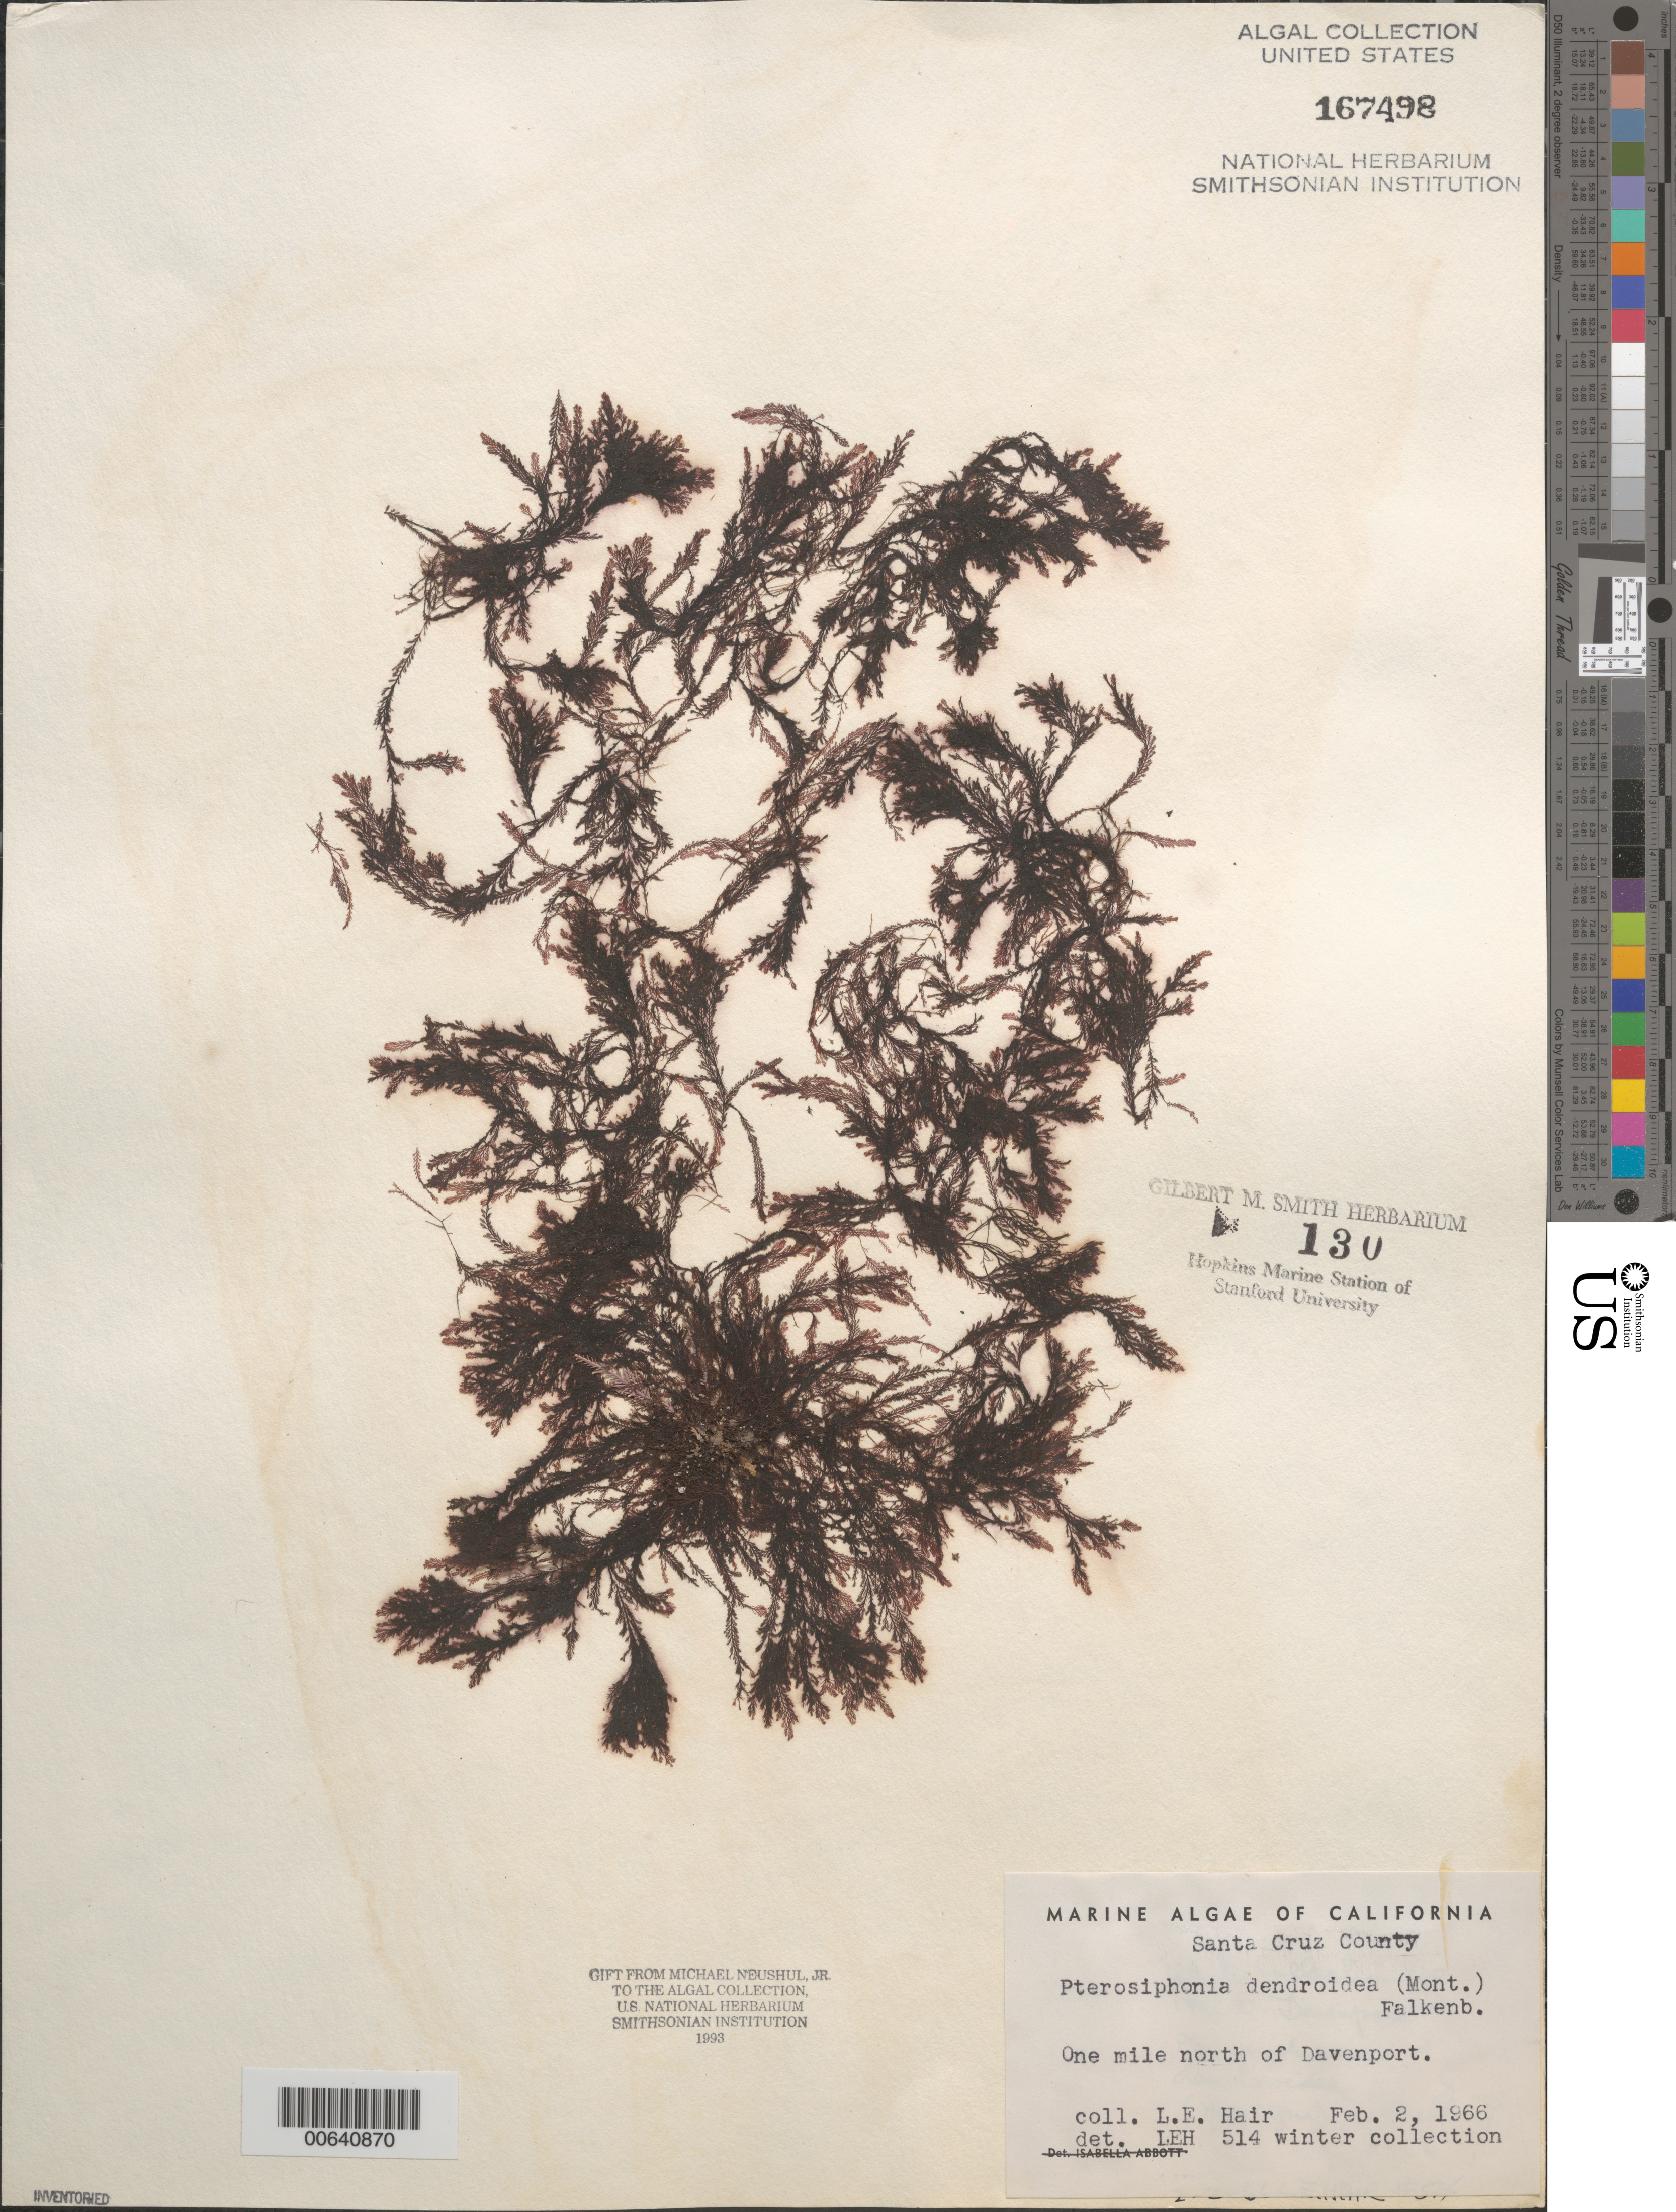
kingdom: Plantae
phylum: Rhodophyta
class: Florideophyceae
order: Ceramiales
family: Rhodomelaceae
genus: Symphyocladiella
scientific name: Symphyocladiella dendroidea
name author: (Montagne) Bustamante et al.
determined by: Algae name updating Project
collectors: L. Hair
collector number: LEH 514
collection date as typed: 02 Feb 1966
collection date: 1966-02-02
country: United States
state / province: California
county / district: Santa Cruz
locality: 1 mile north of Davenport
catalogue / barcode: US 167498